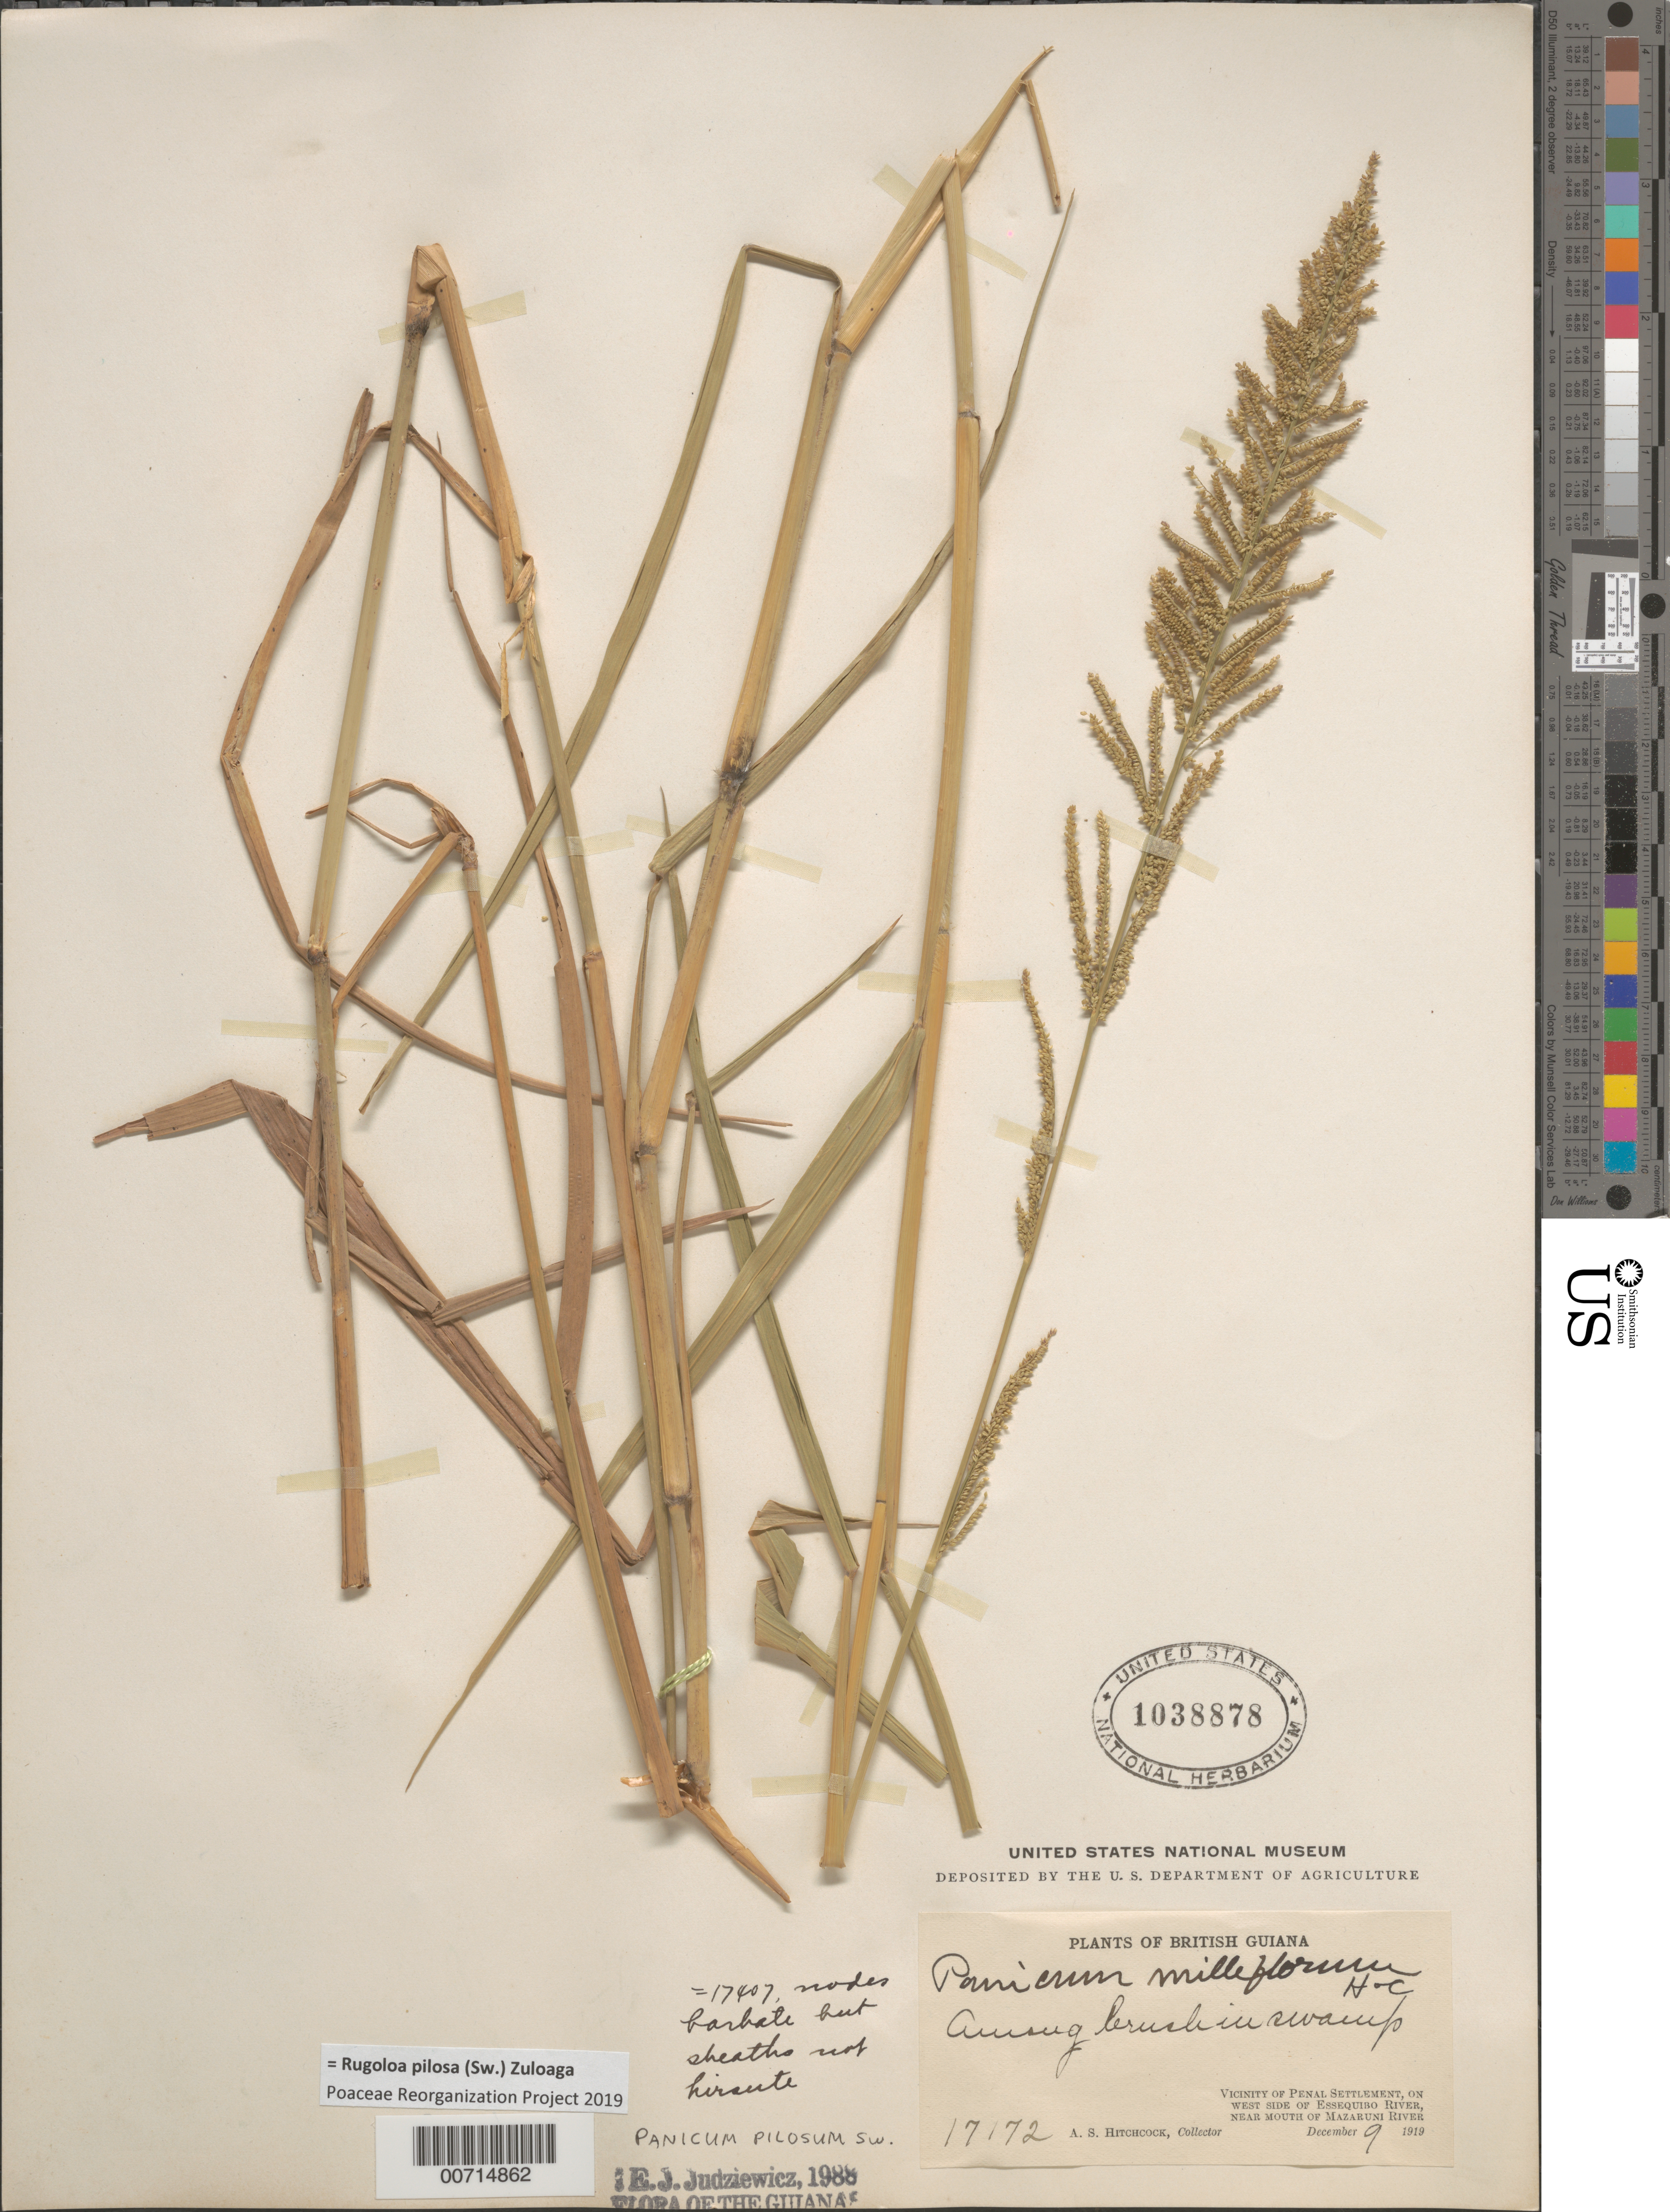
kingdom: Plantae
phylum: Tracheophyta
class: Liliopsida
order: Poales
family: Poaceae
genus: Panicum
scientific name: Panicum pilosum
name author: Sw.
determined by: Judziewicz, E. J.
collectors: A. S. Hitchcock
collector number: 17172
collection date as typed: Dec. 3-9, 1919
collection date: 1919-12-03/1919-12-09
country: Guyana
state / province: Cuyuni-Mazaruni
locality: Penal Settlement, on W side of Essequibo River, near mouth of Mazaruni River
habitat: Among brush in swamp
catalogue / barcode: US 1038878